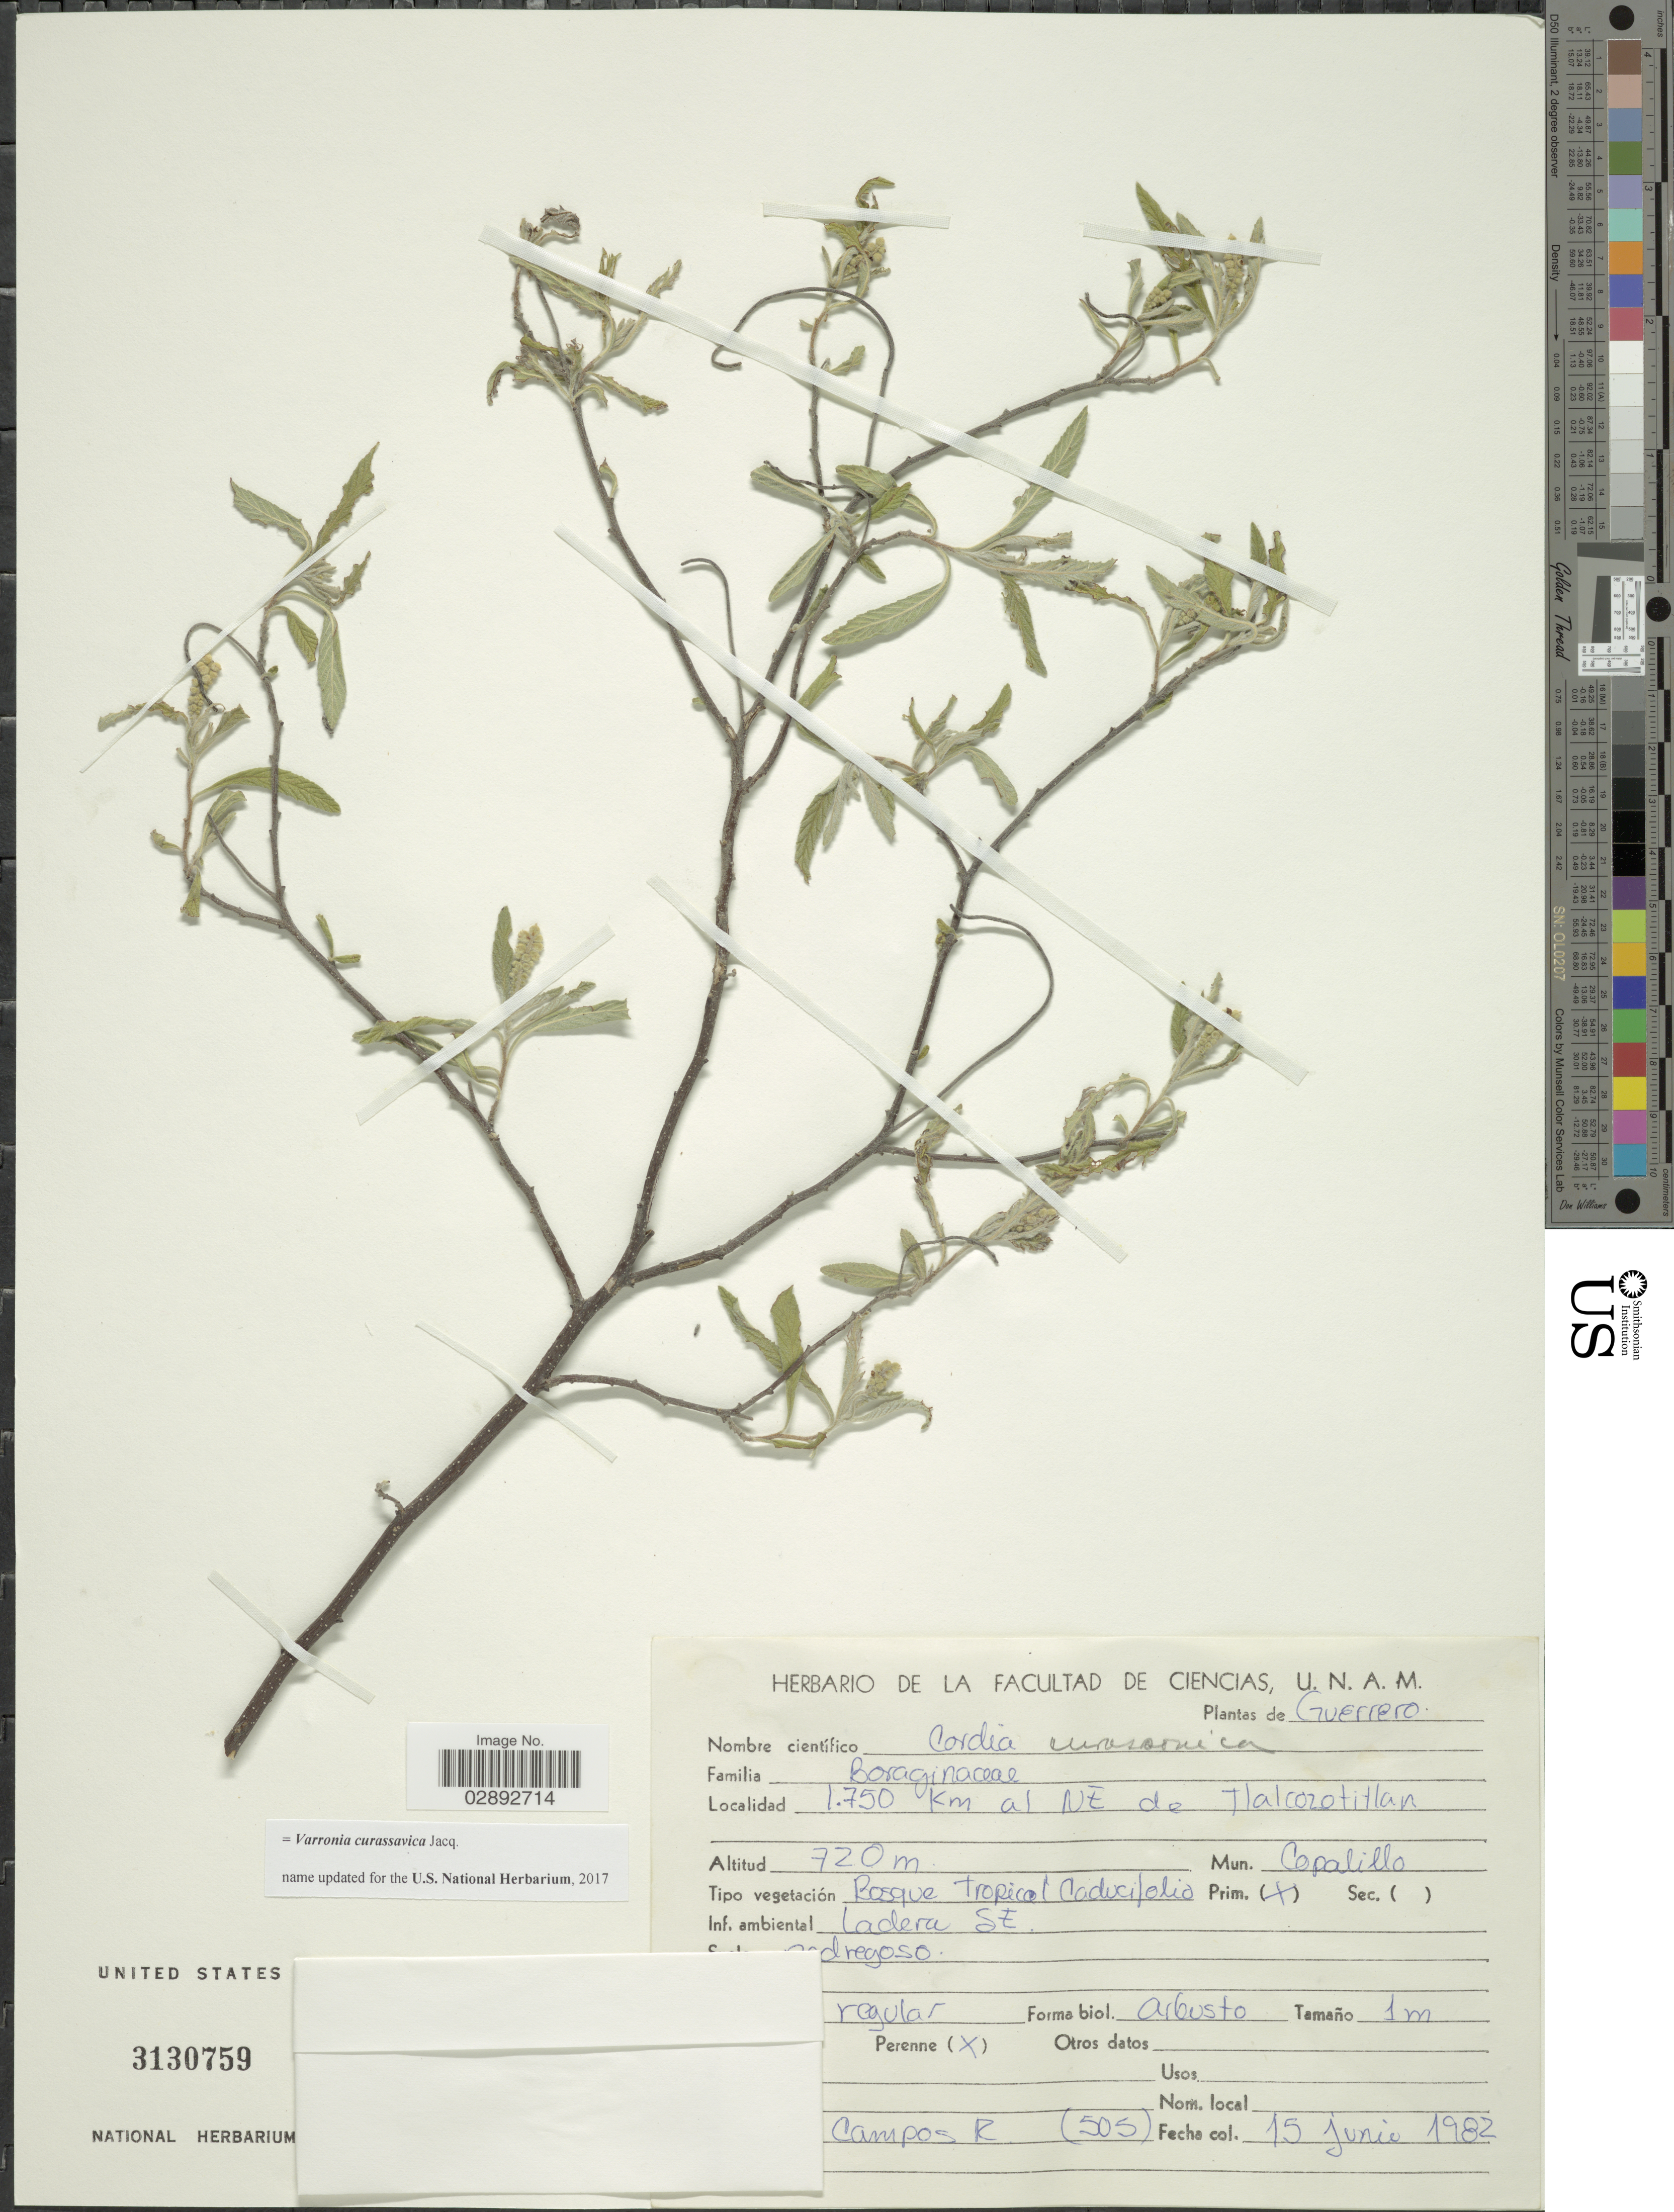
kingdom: Plantae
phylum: Tracheophyta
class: Magnoliopsida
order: Boraginales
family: Cordiaceae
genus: Varronia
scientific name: Varronia curassavica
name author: Jacq.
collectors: G. Campos R.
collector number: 505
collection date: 1982-06-15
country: Mexico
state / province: Guerrero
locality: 1750 Km al NE de Tlalcozotitlan. Mun. Copalillo.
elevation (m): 720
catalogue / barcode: US 3130759